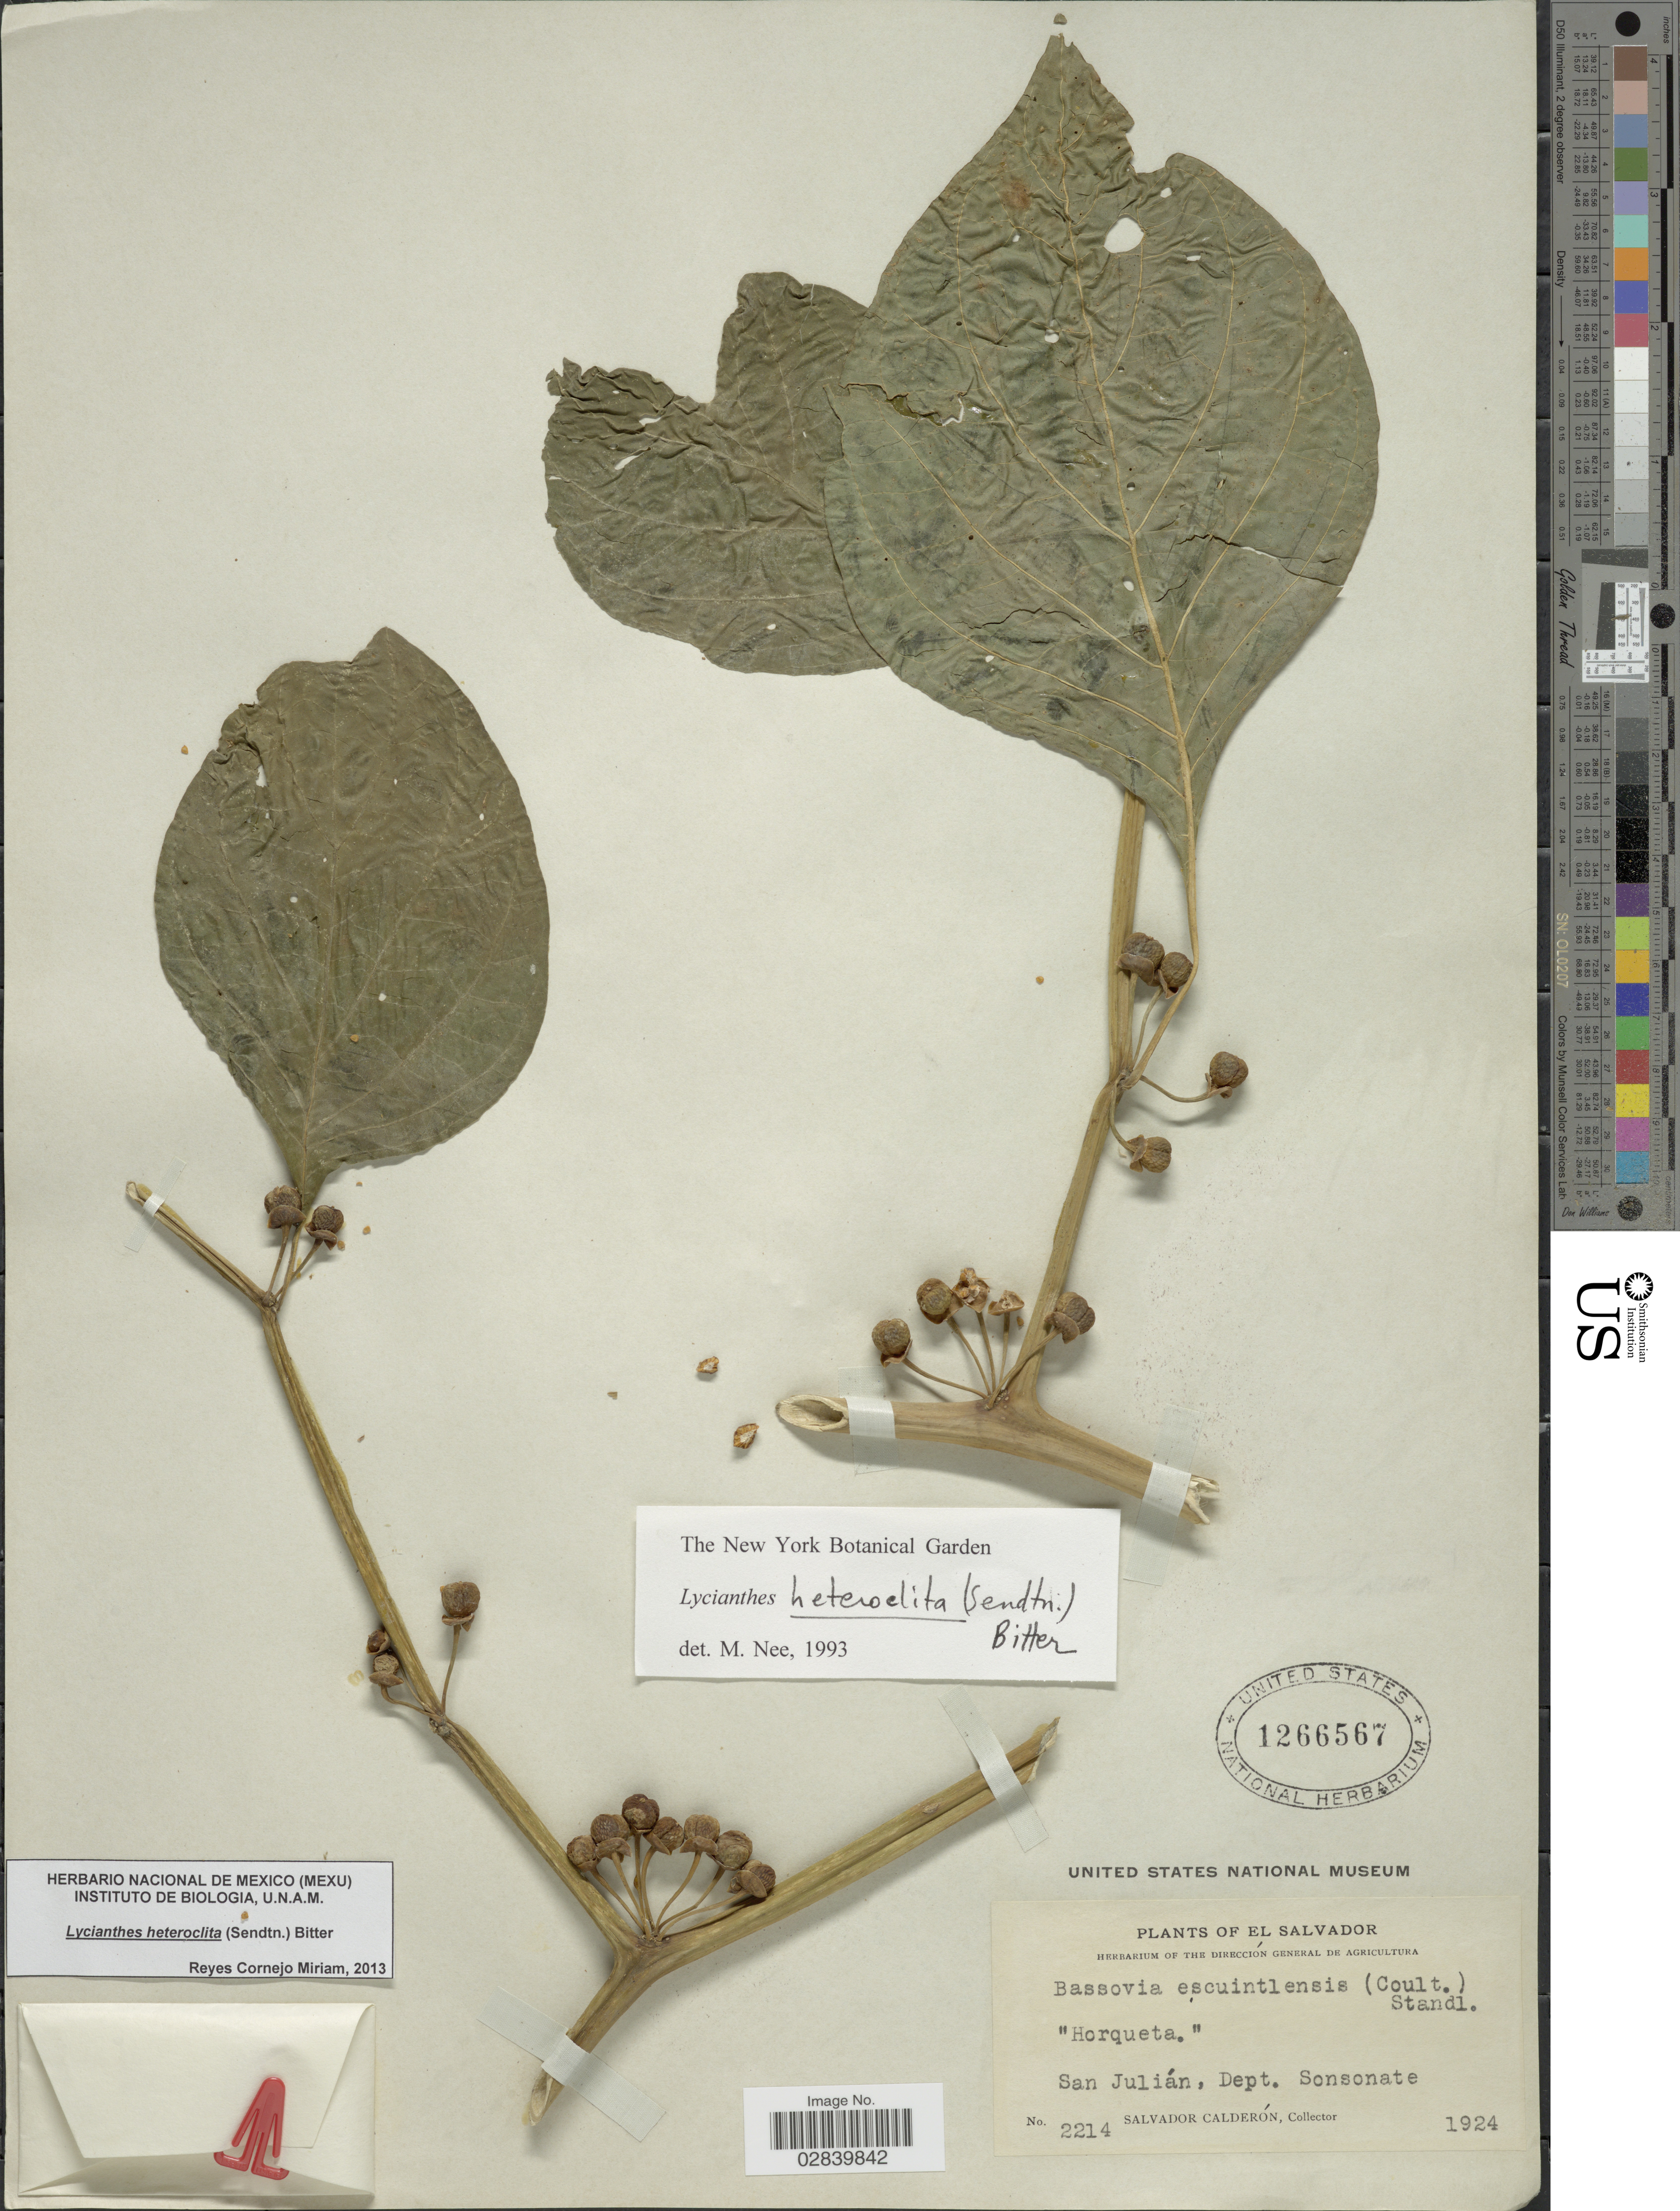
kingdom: Plantae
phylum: Tracheophyta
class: Magnoliopsida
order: Solanales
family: Solanaceae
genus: Lycianthes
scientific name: Lycianthes heteroclita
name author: (Sendtn.) Bitter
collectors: S. Calderón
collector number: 2214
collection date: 1924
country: El Salvador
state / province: Sonsonate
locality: San Julián, Dept. Sonsonate.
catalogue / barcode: US 1266567